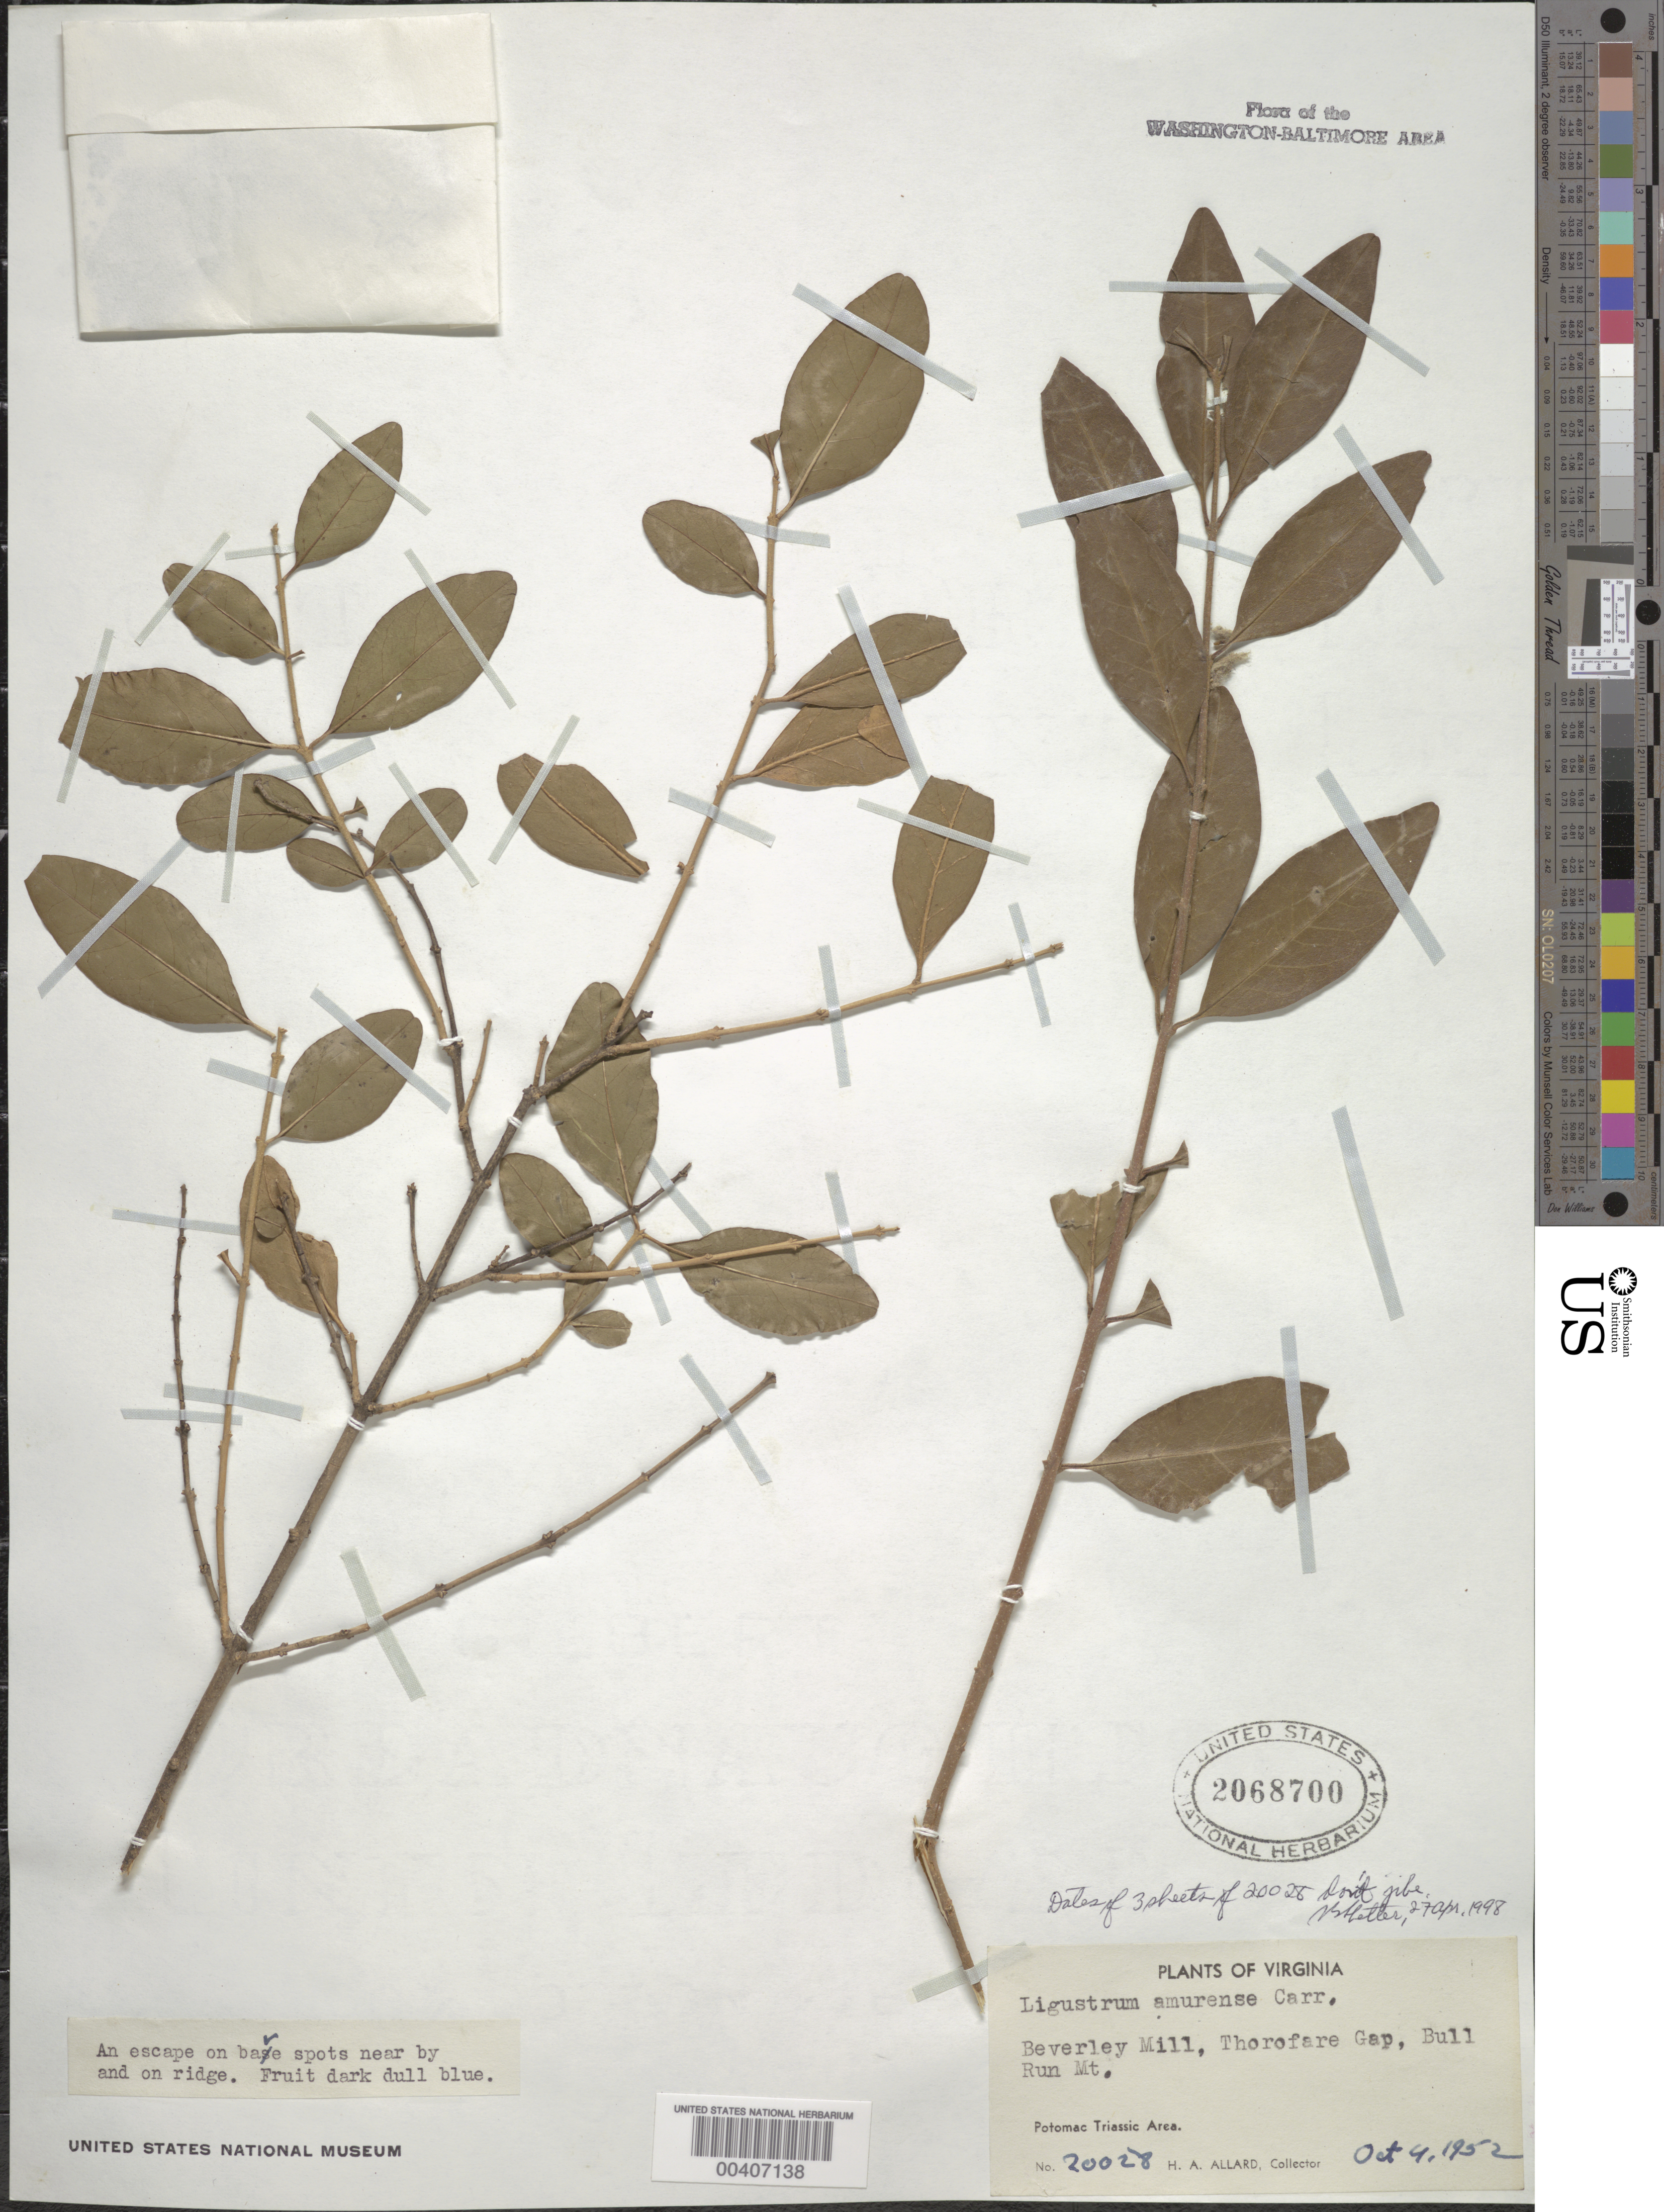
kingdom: Plantae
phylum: Tracheophyta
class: Magnoliopsida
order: Lamiales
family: Oleaceae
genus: Ligustrum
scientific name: Ligustrum obtusifolium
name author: Siebert & Zucc.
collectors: H. A. Allard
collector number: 20028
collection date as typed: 04 Oct 1952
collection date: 1952-10-04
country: United States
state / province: Virginia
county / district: Fauquier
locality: Beverley Mill, Thorofare Gap, Bull Run Mountain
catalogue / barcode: US 2068700